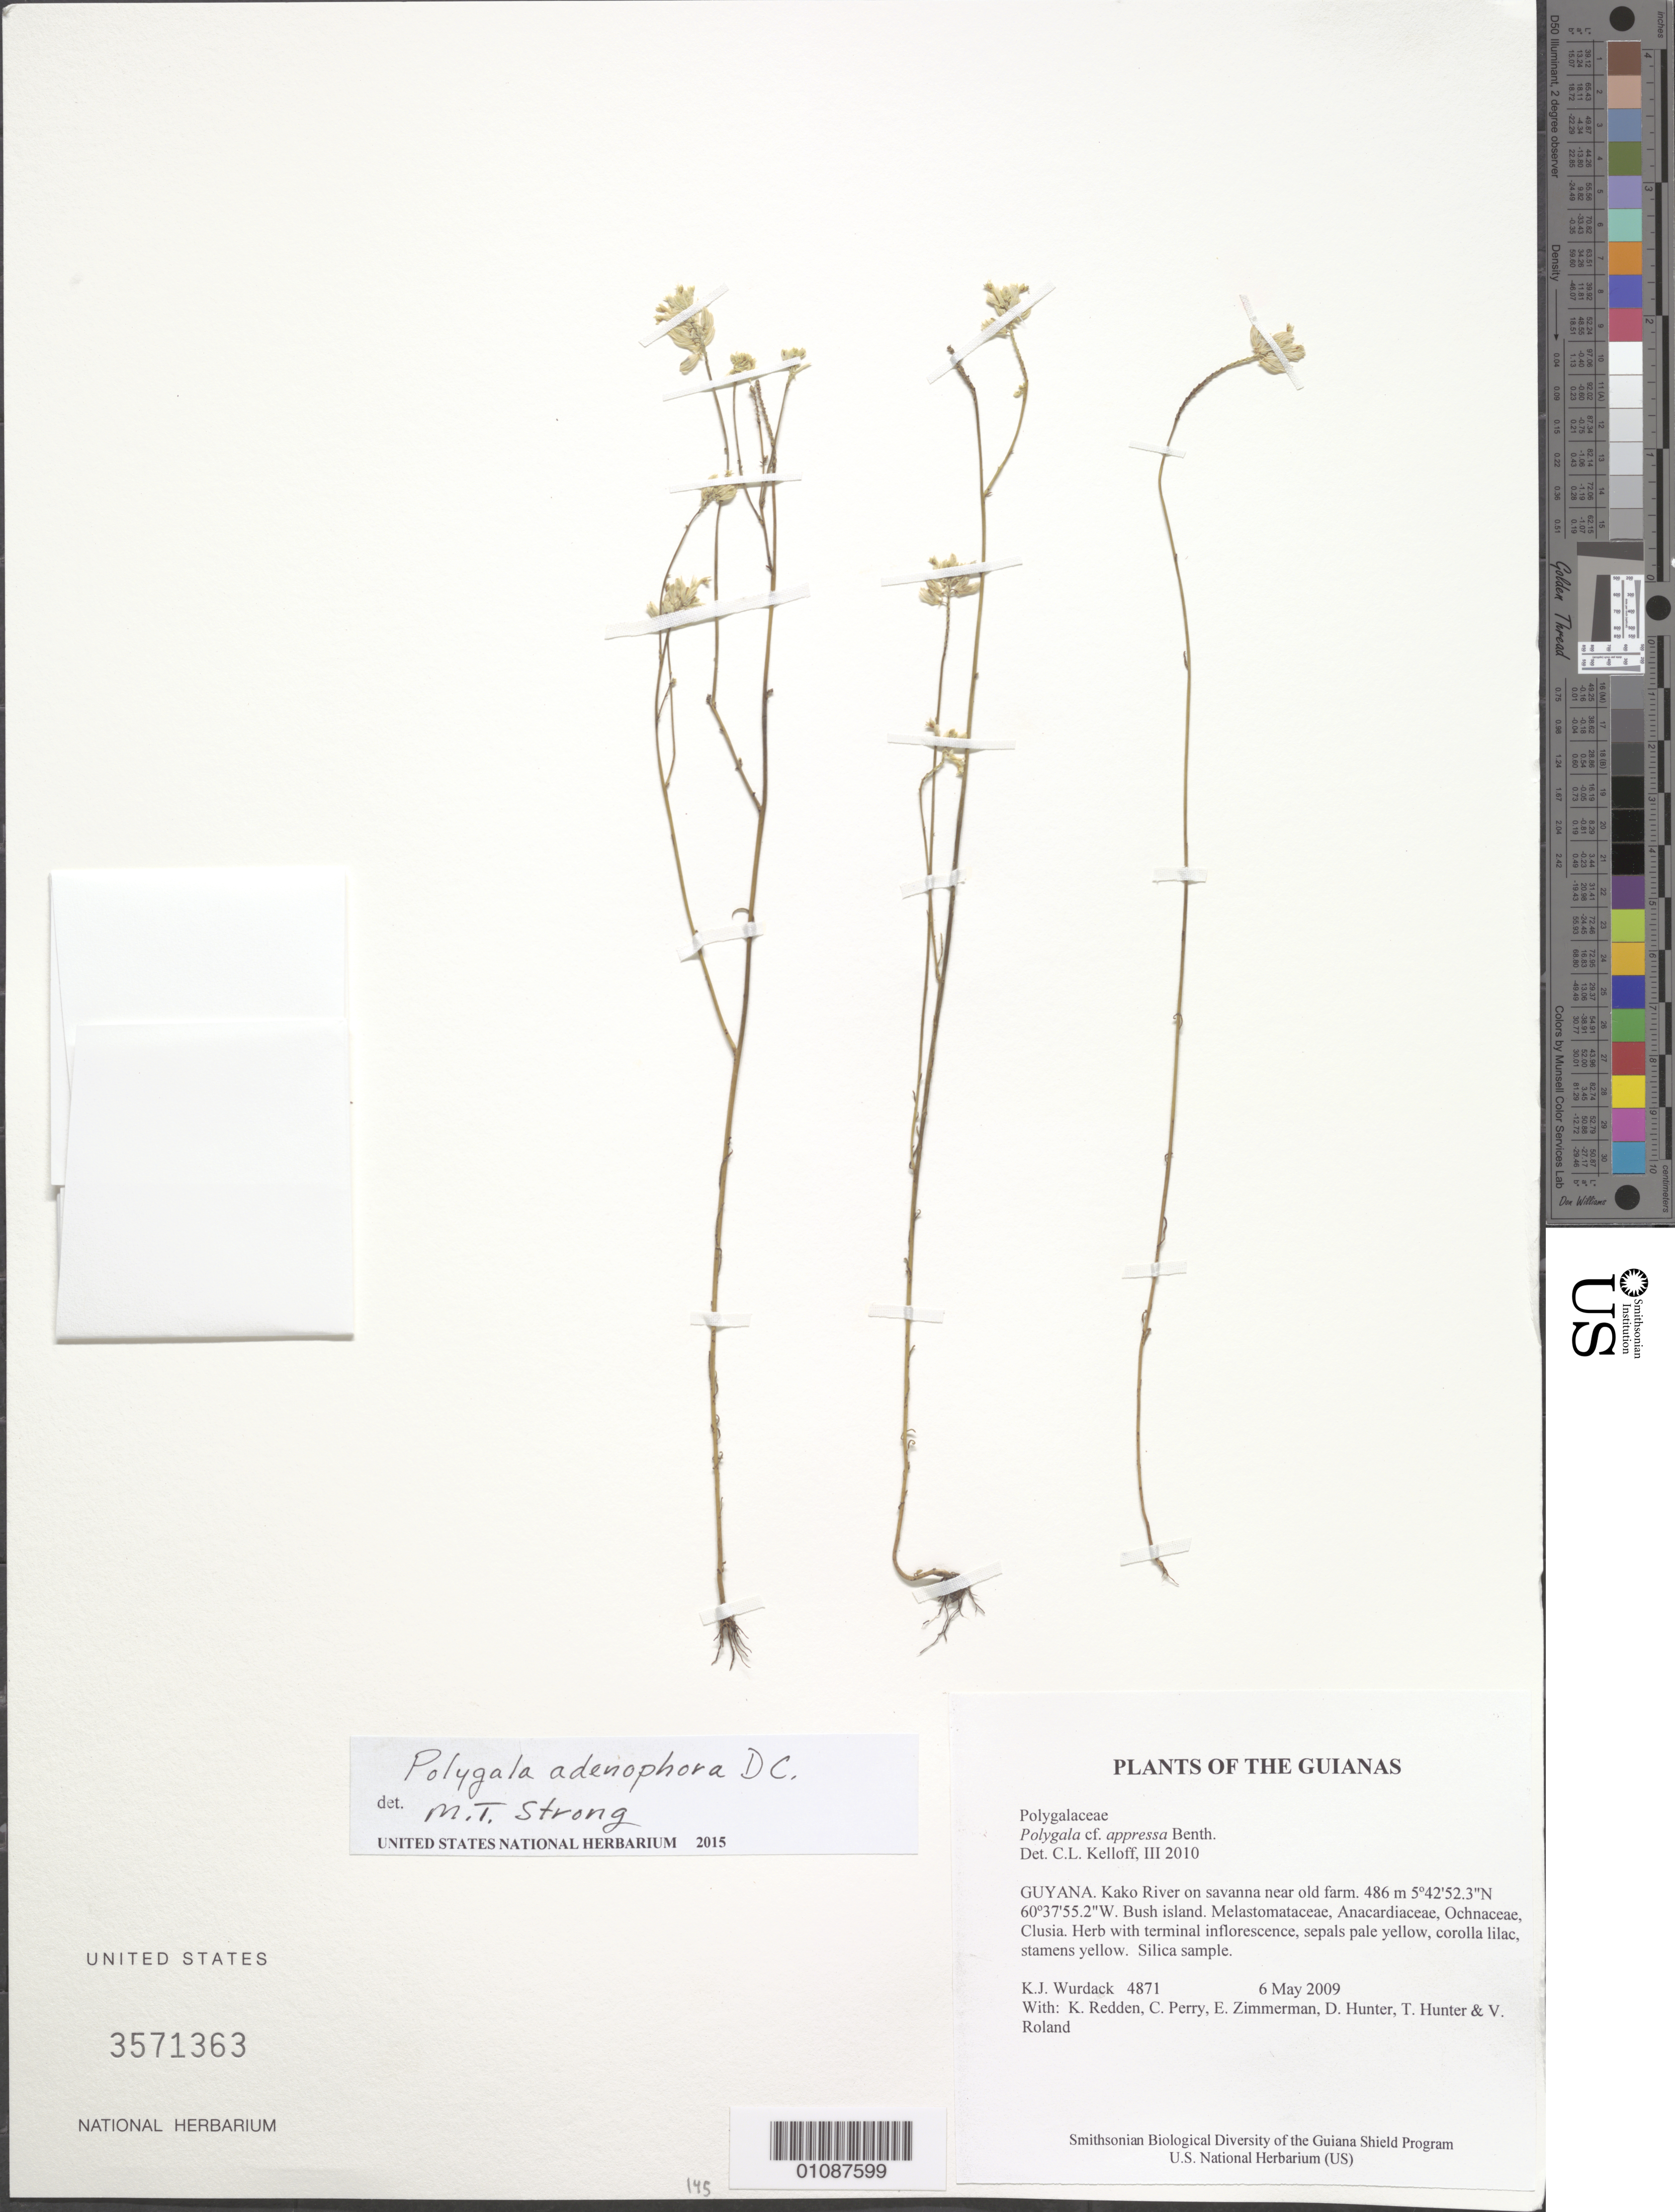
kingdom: Plantae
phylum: Tracheophyta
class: Magnoliopsida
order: Fabales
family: Polygalaceae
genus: Polygala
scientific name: Polygala adenophora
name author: DC.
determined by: Strong, M. T., (US), Smithsonian Institution - National Museum of Natural History (UNITED STATES)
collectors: K. Wurdack, K. M. Redden, C. Perry, E. Zimmerman, D. Hunter, T. Hunter & V. Roland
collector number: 4871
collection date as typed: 6 May 2009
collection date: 2009-05-06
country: Guyana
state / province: Cuyuni-Mazaruni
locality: Kako River on savanna near old farm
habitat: Bush island. Melastomataceae, Anacardiaceae, Ochnaceae, Clusia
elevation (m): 486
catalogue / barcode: US 3571363